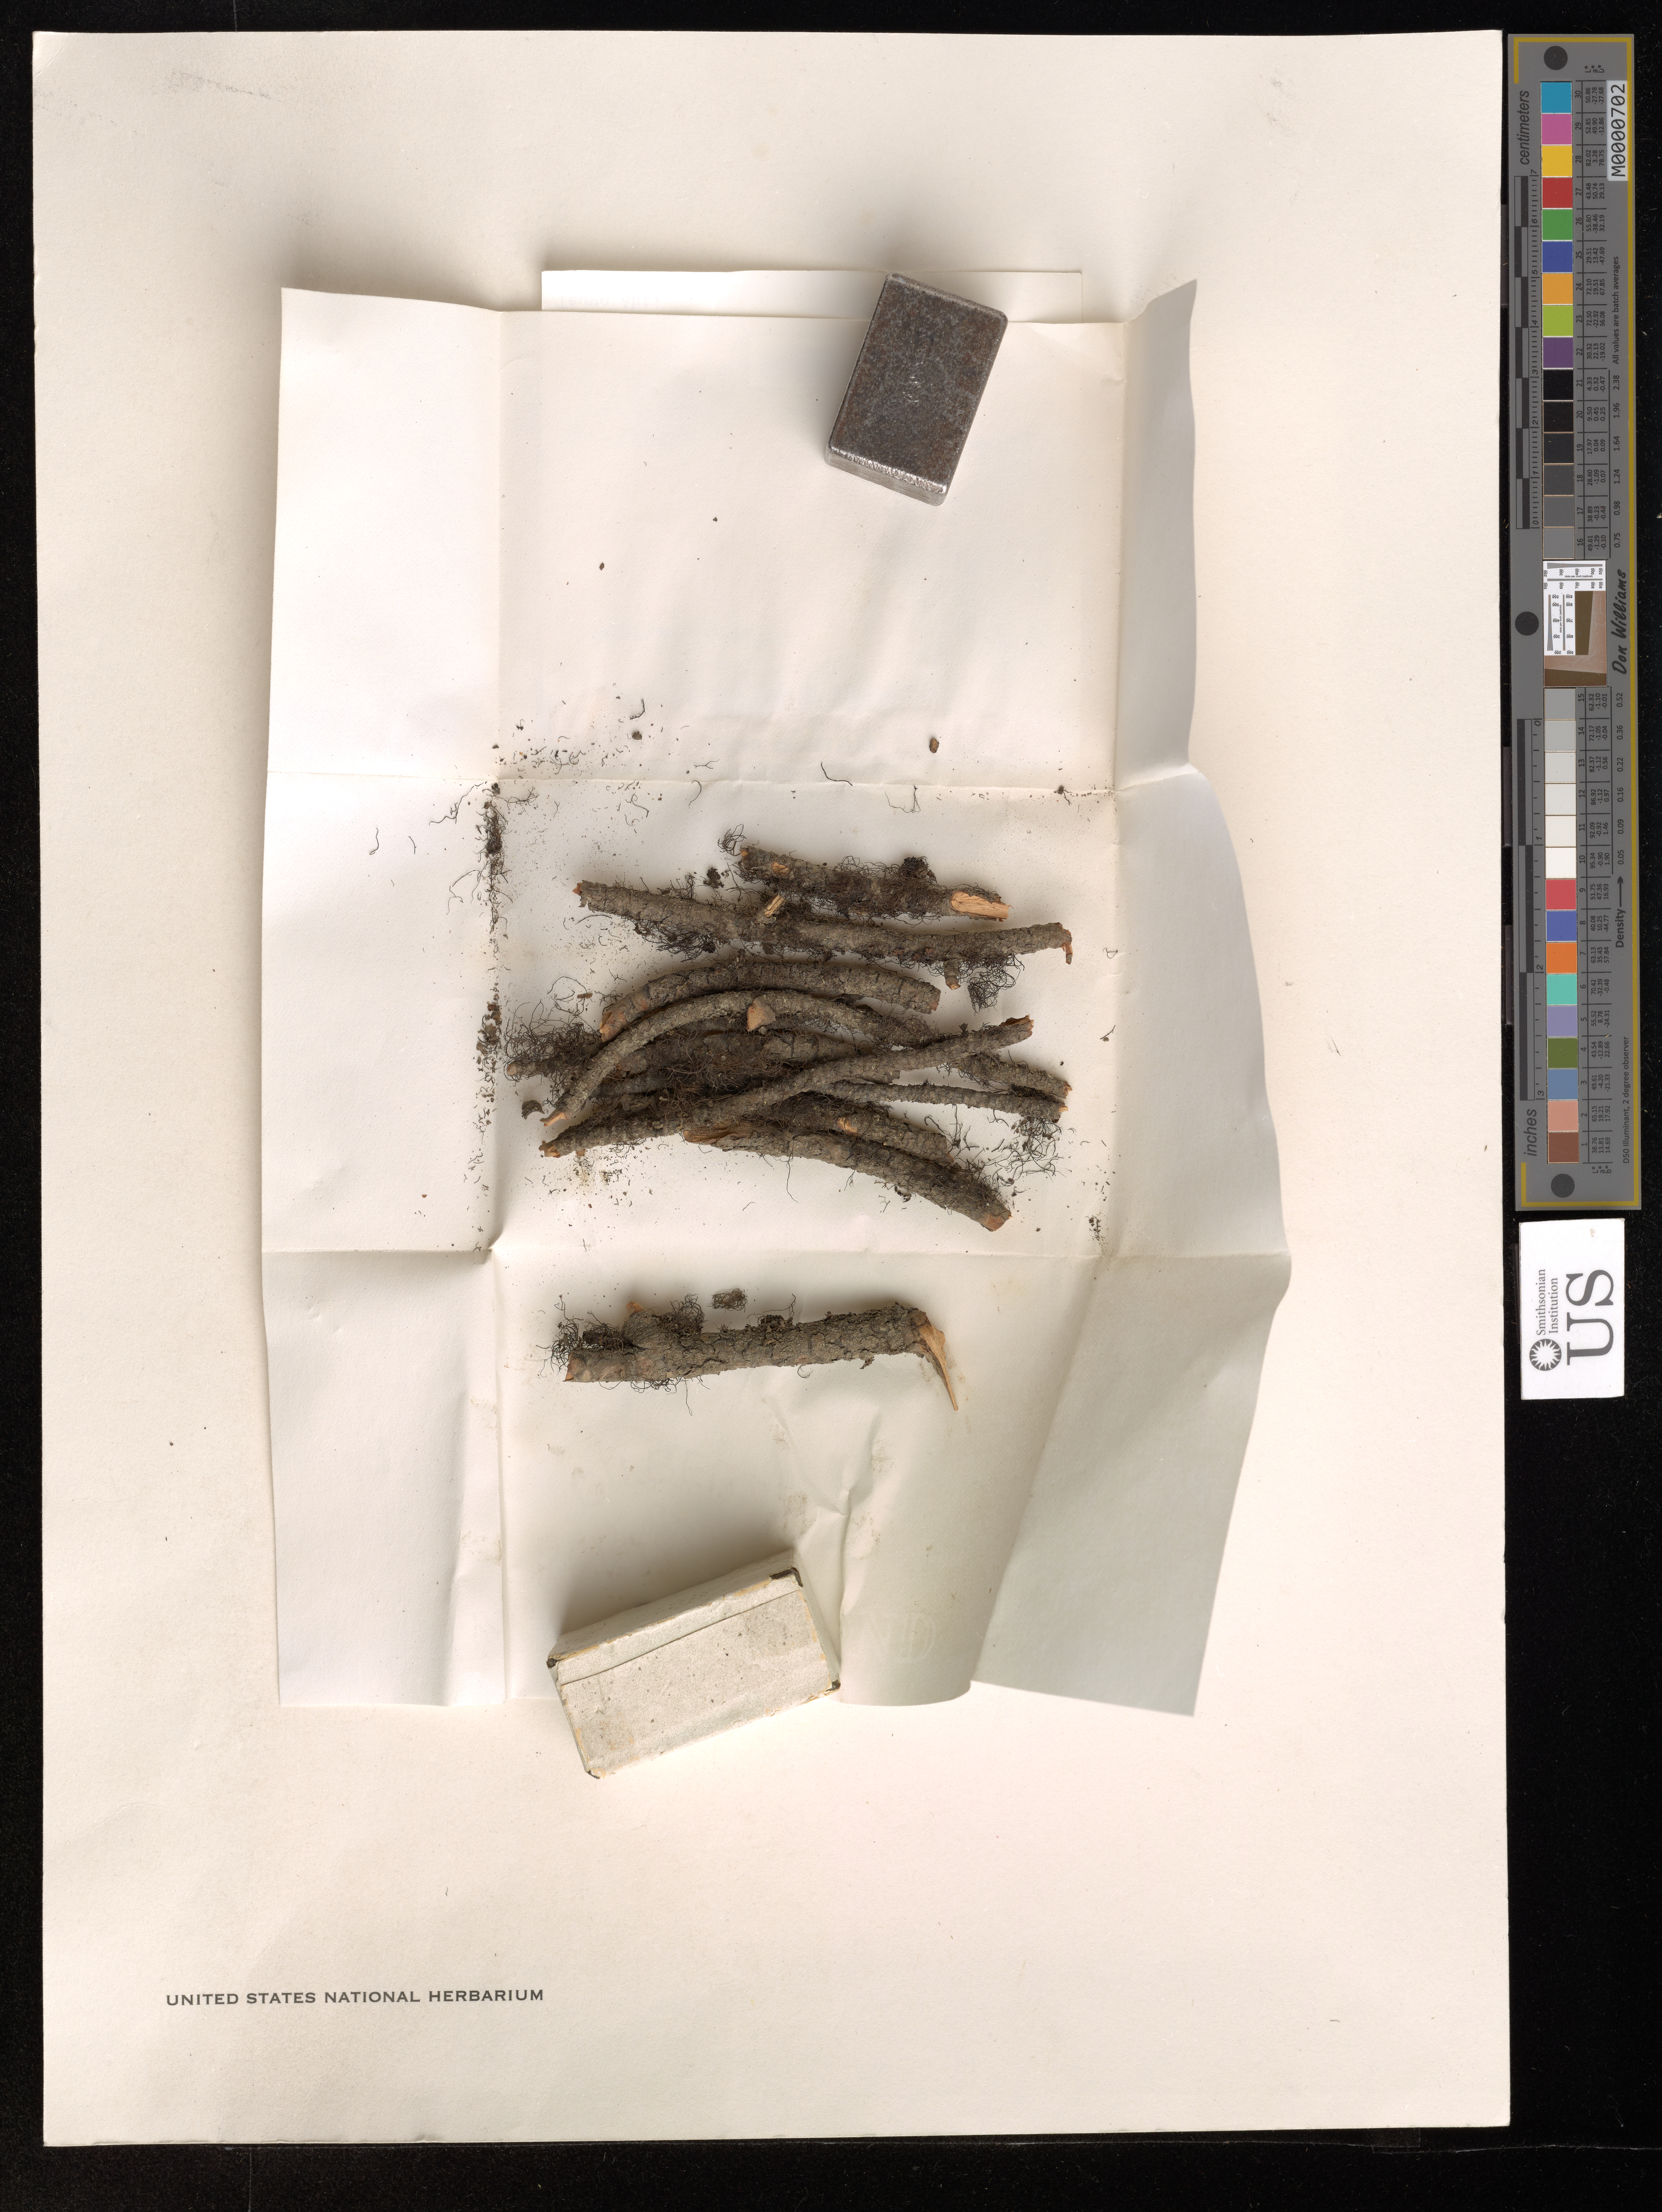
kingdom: Fungi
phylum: Ascomycota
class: Lecanoromycetes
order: Lecanorales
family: Parmeliaceae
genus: Bryoria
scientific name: Bryoria lanestris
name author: (Ach.) Brodo & D.Hawksw.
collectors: J. W. Thomson & T. T. Ahti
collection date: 1967-07-13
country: Canada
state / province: Yukon Territory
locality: Alcan Expedition, Morley River Campground, mile 776.9 Alaska Hwy.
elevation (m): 762